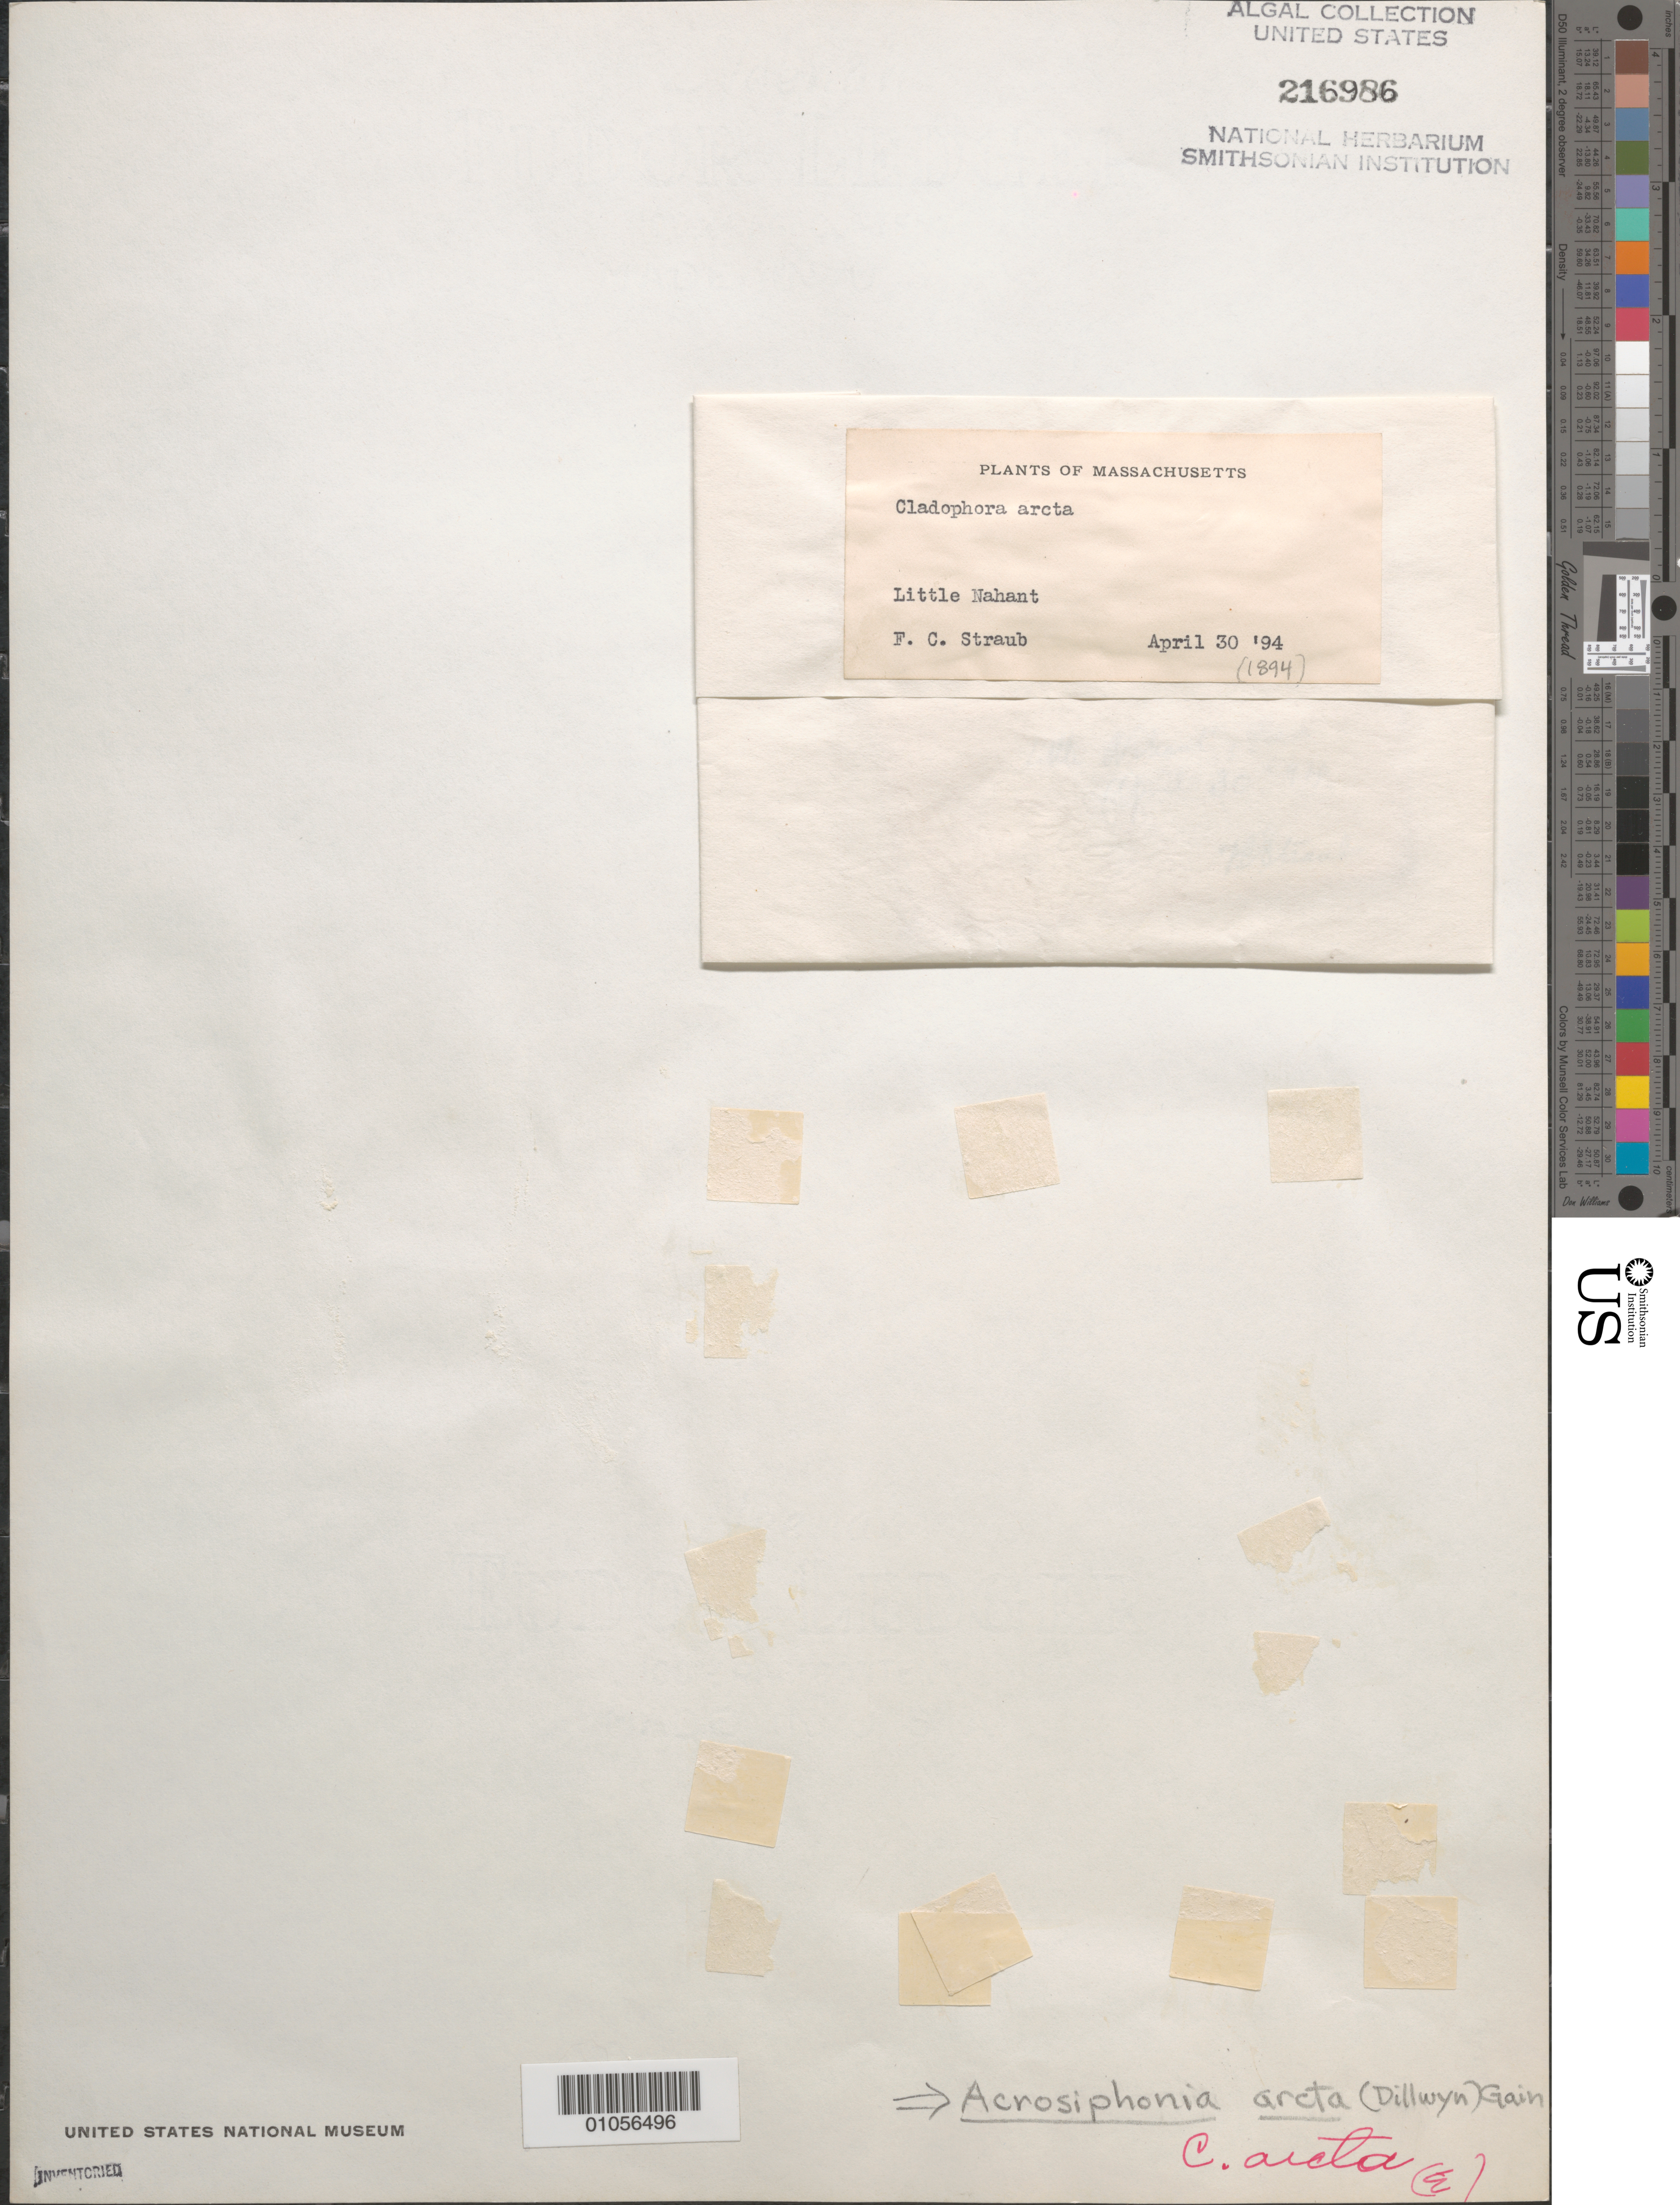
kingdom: Plantae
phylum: Chlorophyta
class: Ulvophyceae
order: Ulotrichales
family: Ulotrichaceae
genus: Acrosiphonia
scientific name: Acrosiphonia arcta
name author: (Dillwyn) Gain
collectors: F. Straub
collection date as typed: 30 Apr 1894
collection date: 1894-04-30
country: United States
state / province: Massachusetts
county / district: Essex County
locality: Little Nahant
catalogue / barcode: US 216986